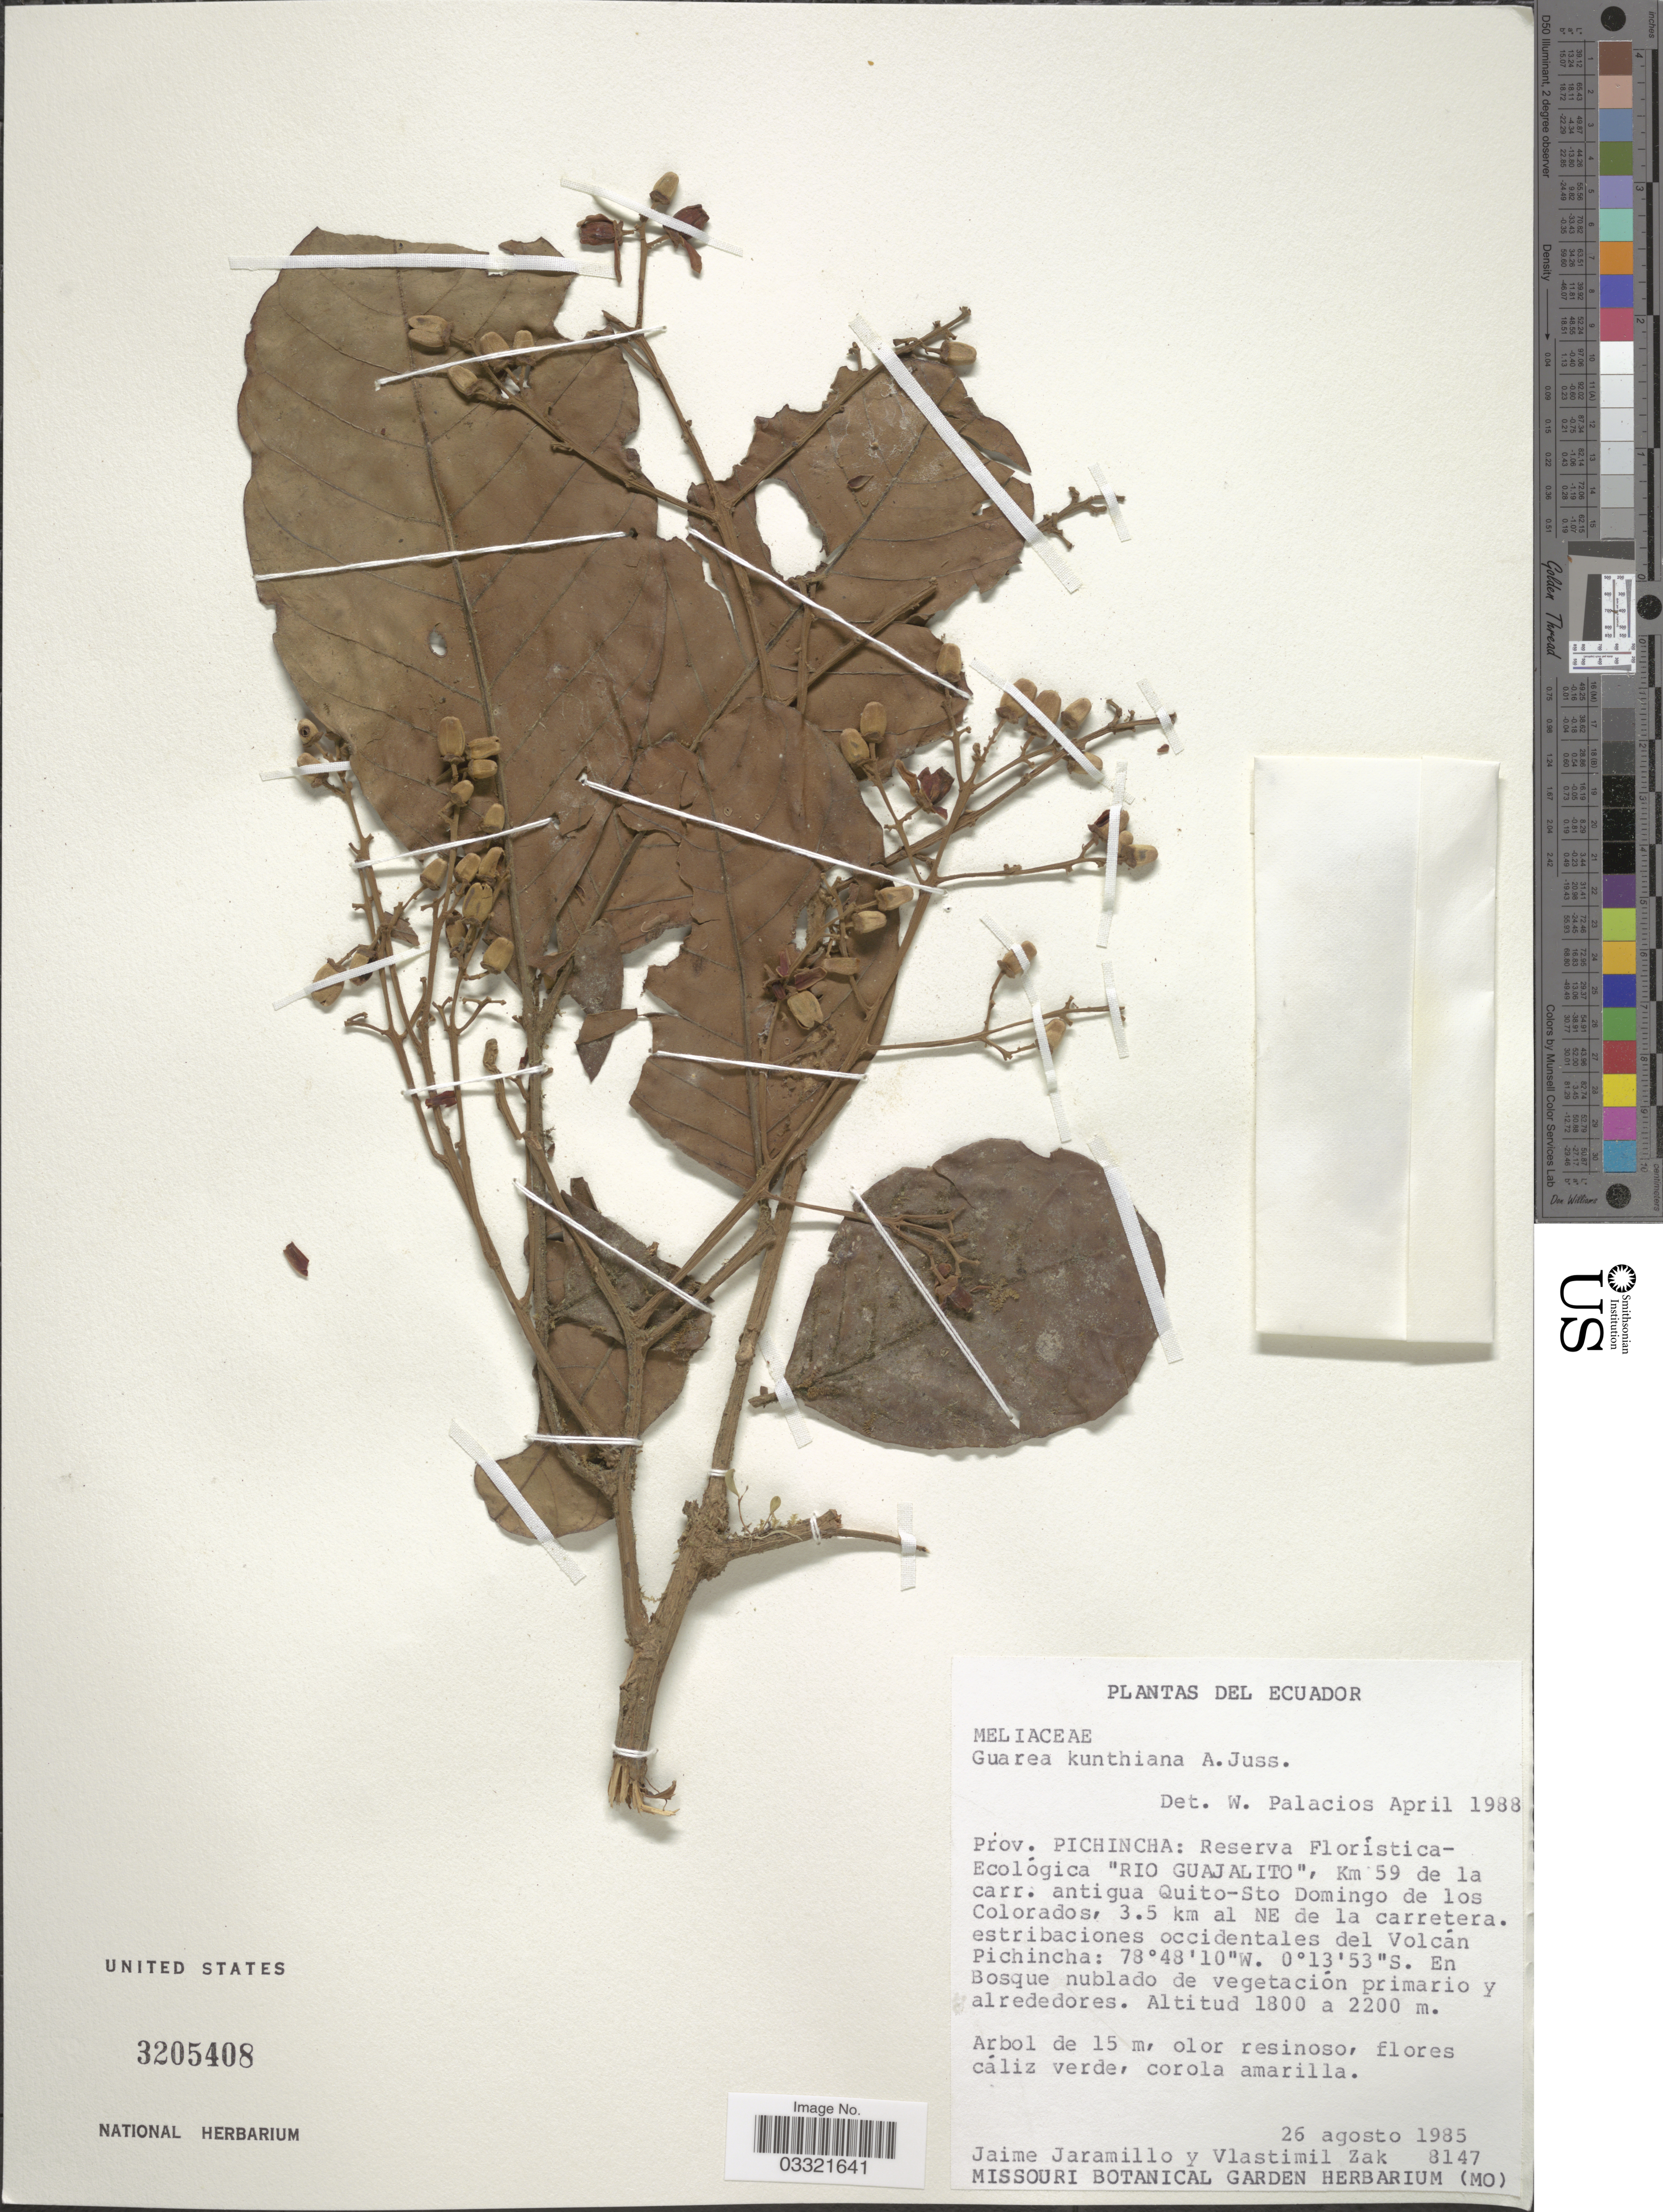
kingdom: Plantae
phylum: Tracheophyta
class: Magnoliopsida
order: Sapindales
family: Meliaceae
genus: Guarea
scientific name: Guarea kunthiana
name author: A. Juss.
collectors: J. Jaramillo & V. Zak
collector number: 8147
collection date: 1985-08-26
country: Ecuador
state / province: Pichincha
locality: Reserva Florística-Ecológica "Rio Guajalito", Km 59 de carr. antigua Quito-Sto. Domingo de los Colorados, 3.5 km al NE de la carr. estribaciones occidentales del Volcán Pichincha.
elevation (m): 1800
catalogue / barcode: US 3205408